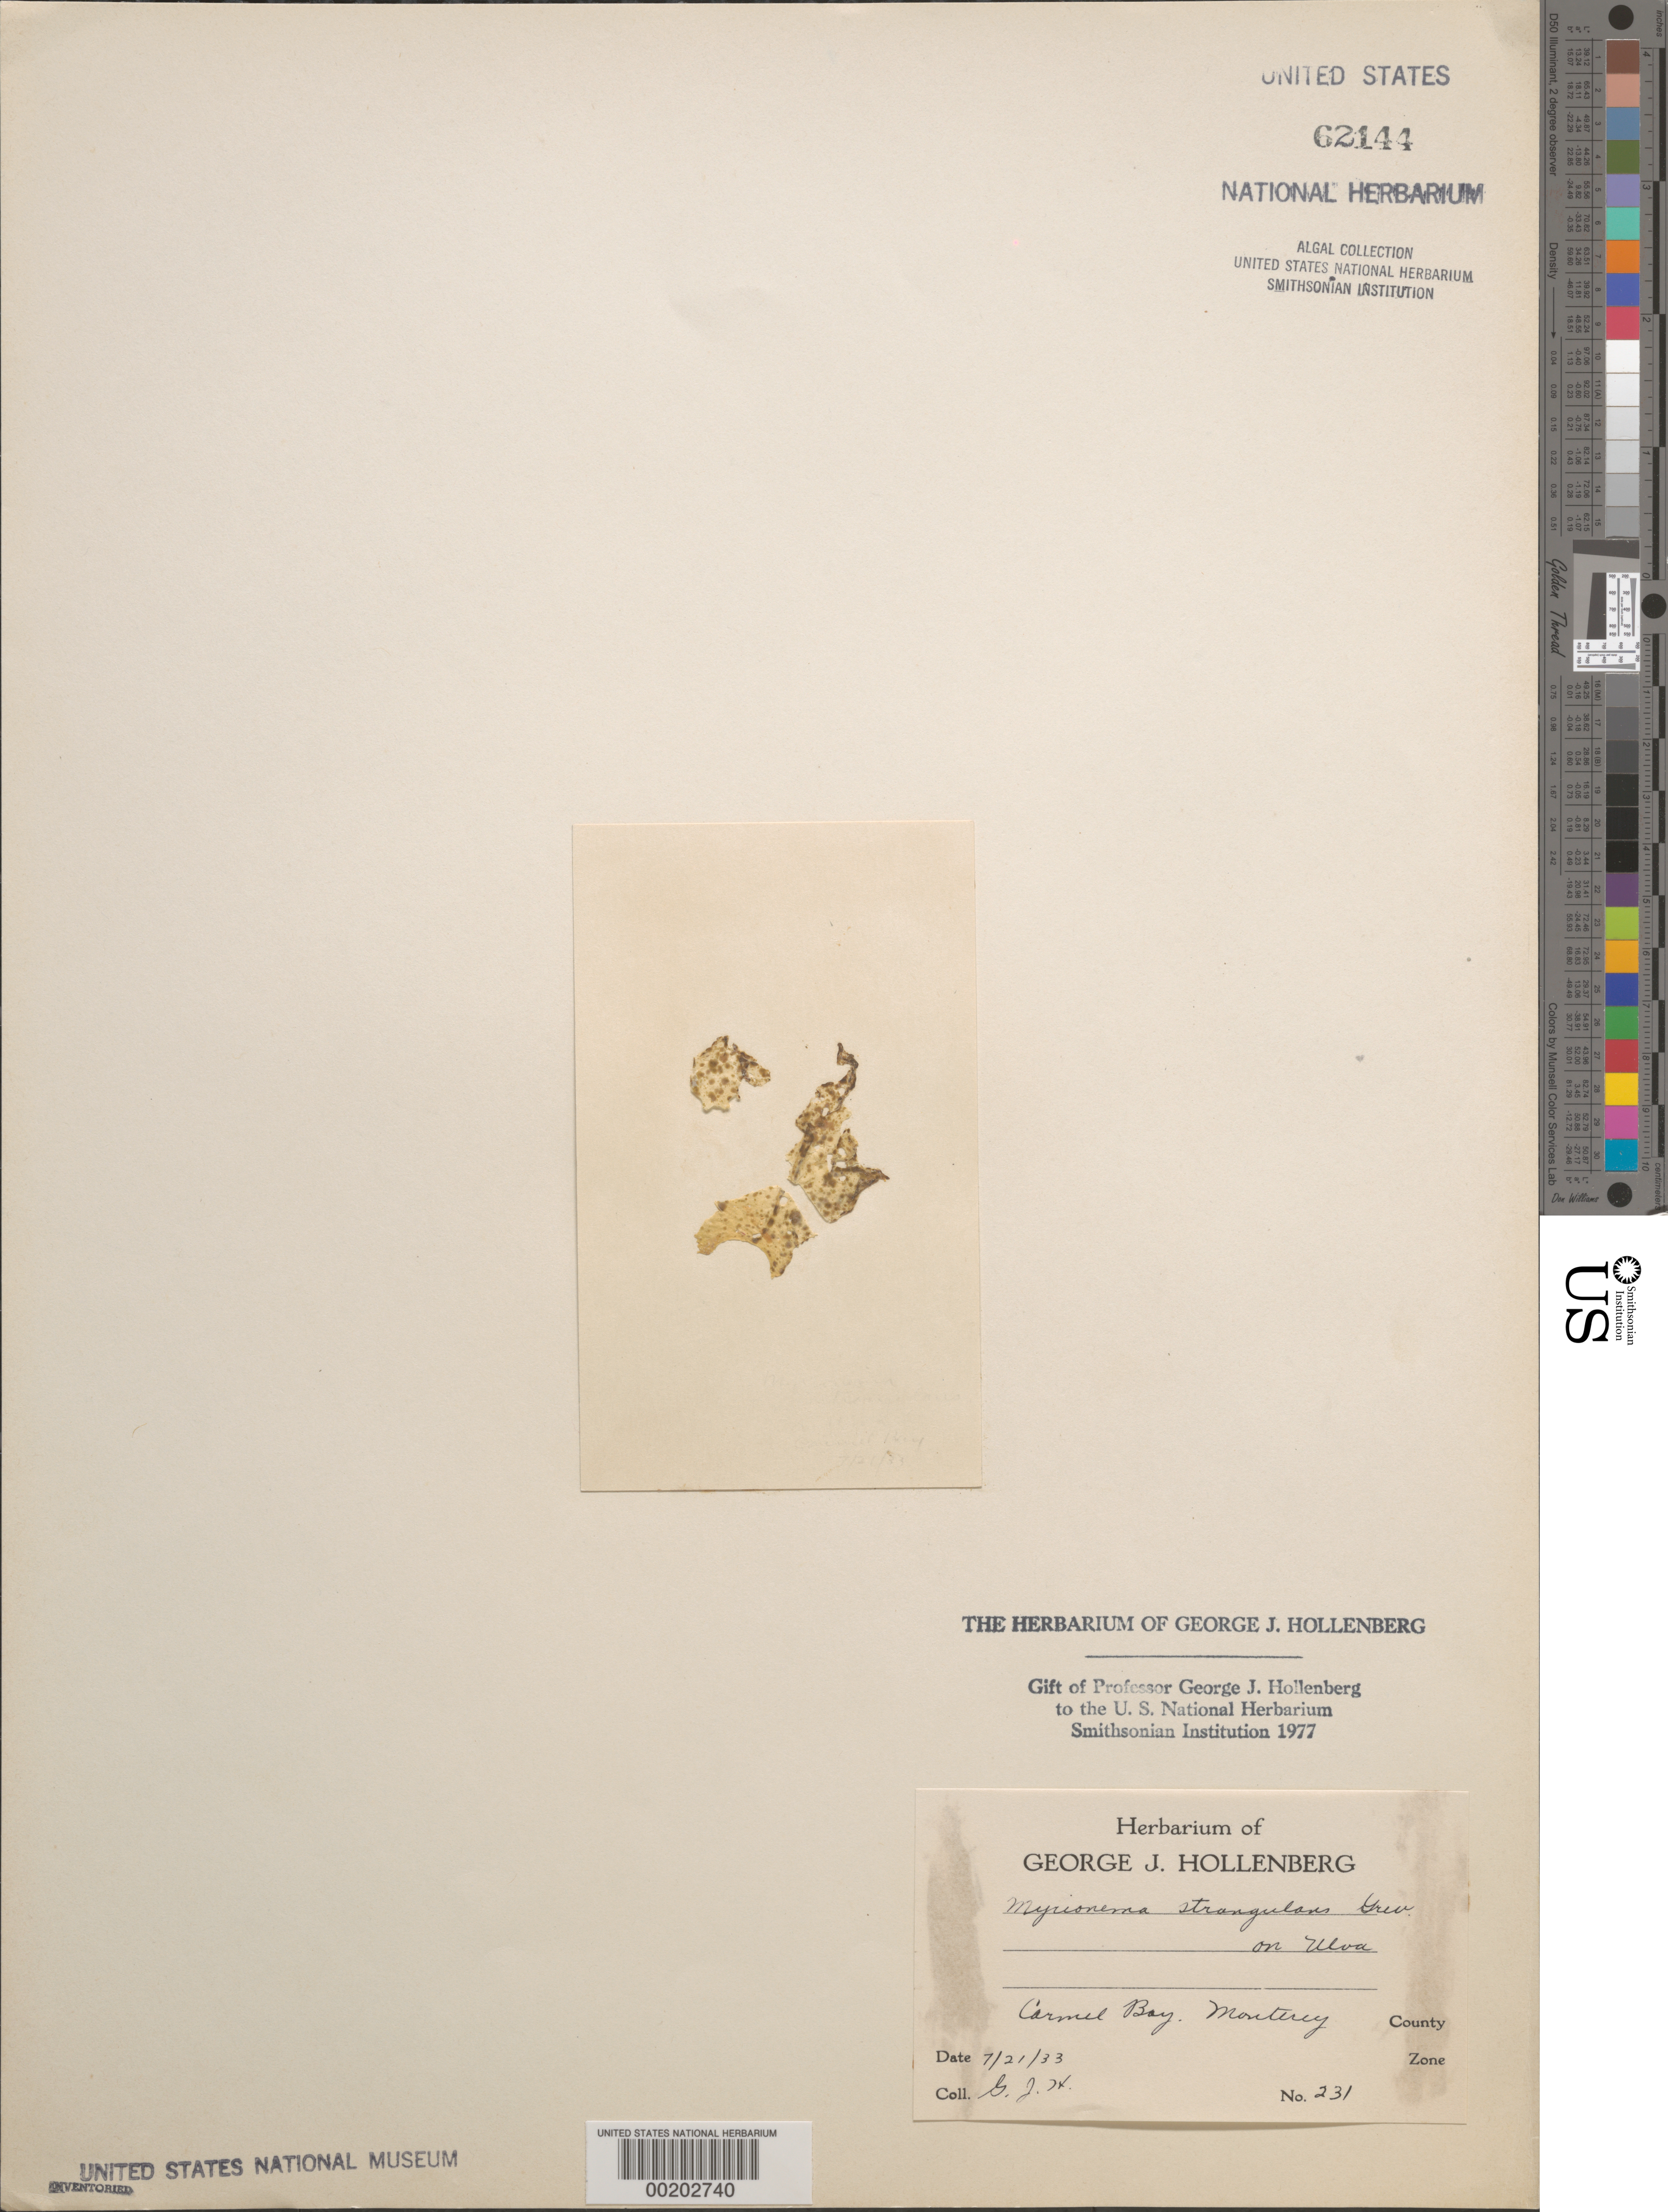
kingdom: Chromista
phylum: Ochrophyta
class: Phaeophyceae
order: Ectocarpales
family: Chordariaceae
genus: Myrionema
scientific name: Myrionema strangulans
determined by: Hollenberg, George J.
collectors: G. Hollenberg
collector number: GJH 231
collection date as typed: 21 Jul 1933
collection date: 1933-07-21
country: United States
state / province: California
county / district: Monterey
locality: Carmel Bay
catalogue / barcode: US 62144